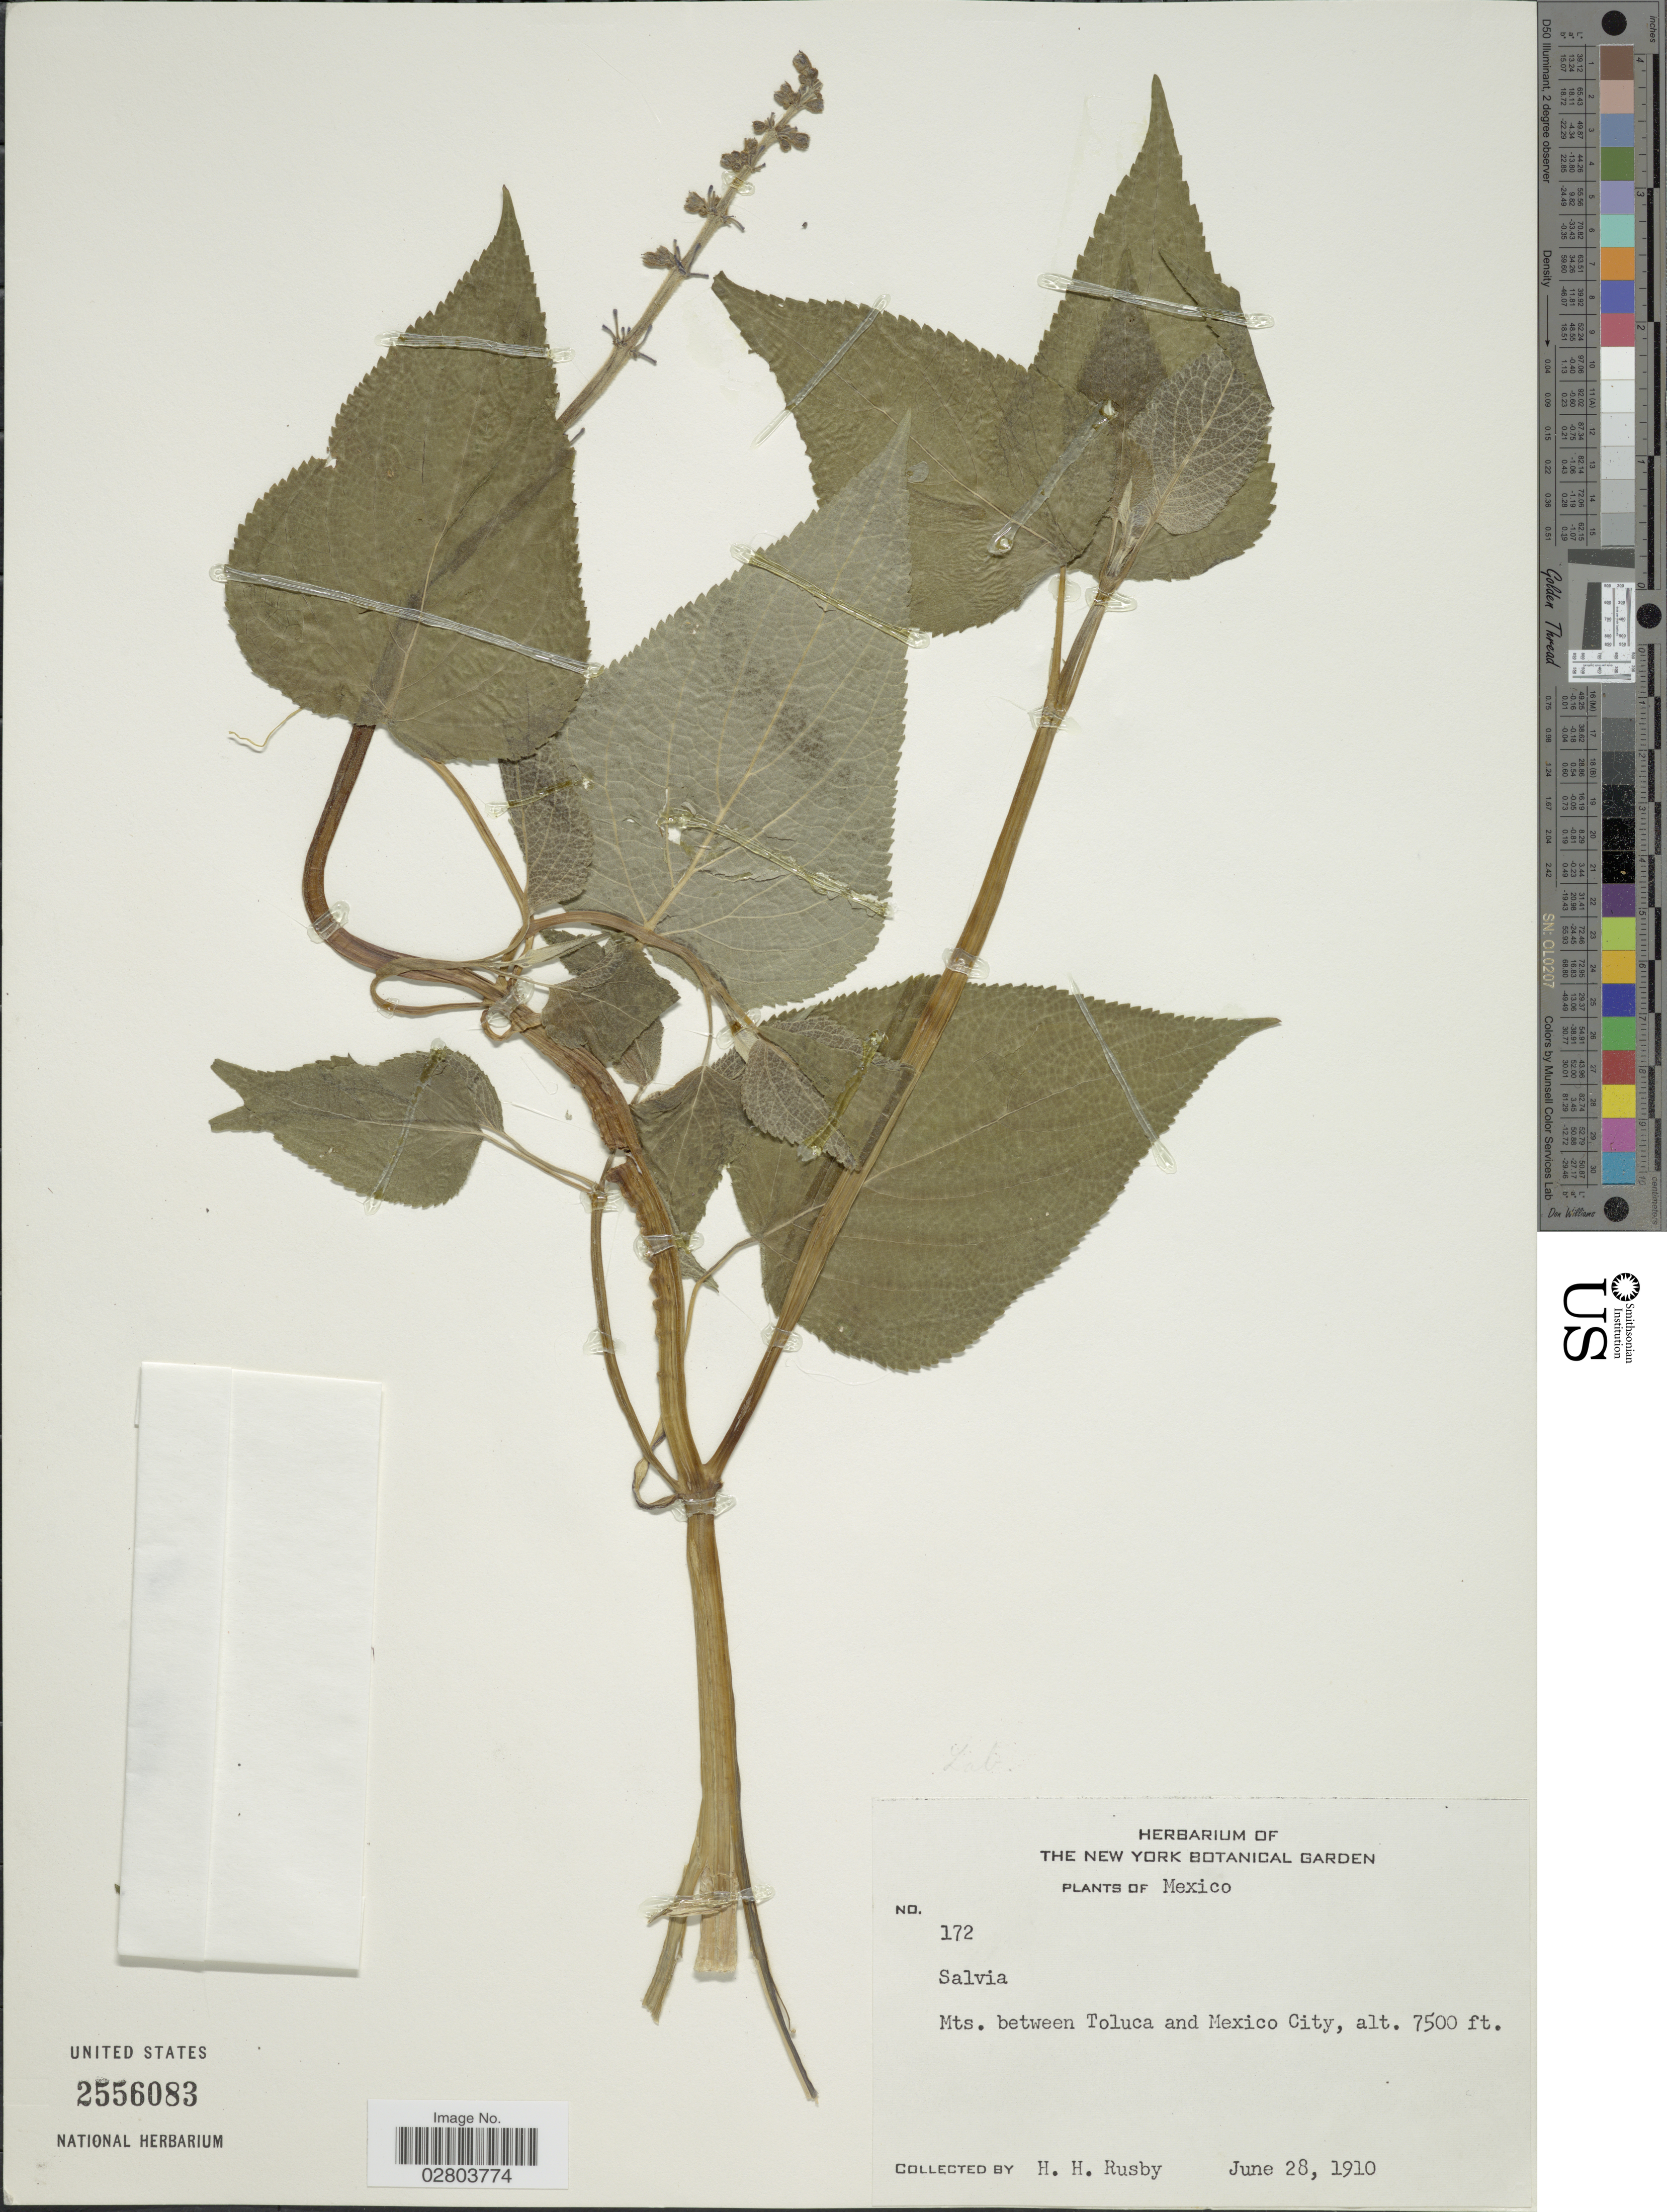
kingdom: Plantae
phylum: Tracheophyta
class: Magnoliopsida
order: Lamiales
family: Lamiaceae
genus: Salvia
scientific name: Salvia sp.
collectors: H. H. Rusby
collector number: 172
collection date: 1910-06-28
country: Mexico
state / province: México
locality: Mts. between Toluca and Mexico City.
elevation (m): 2286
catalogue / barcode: US 2556083